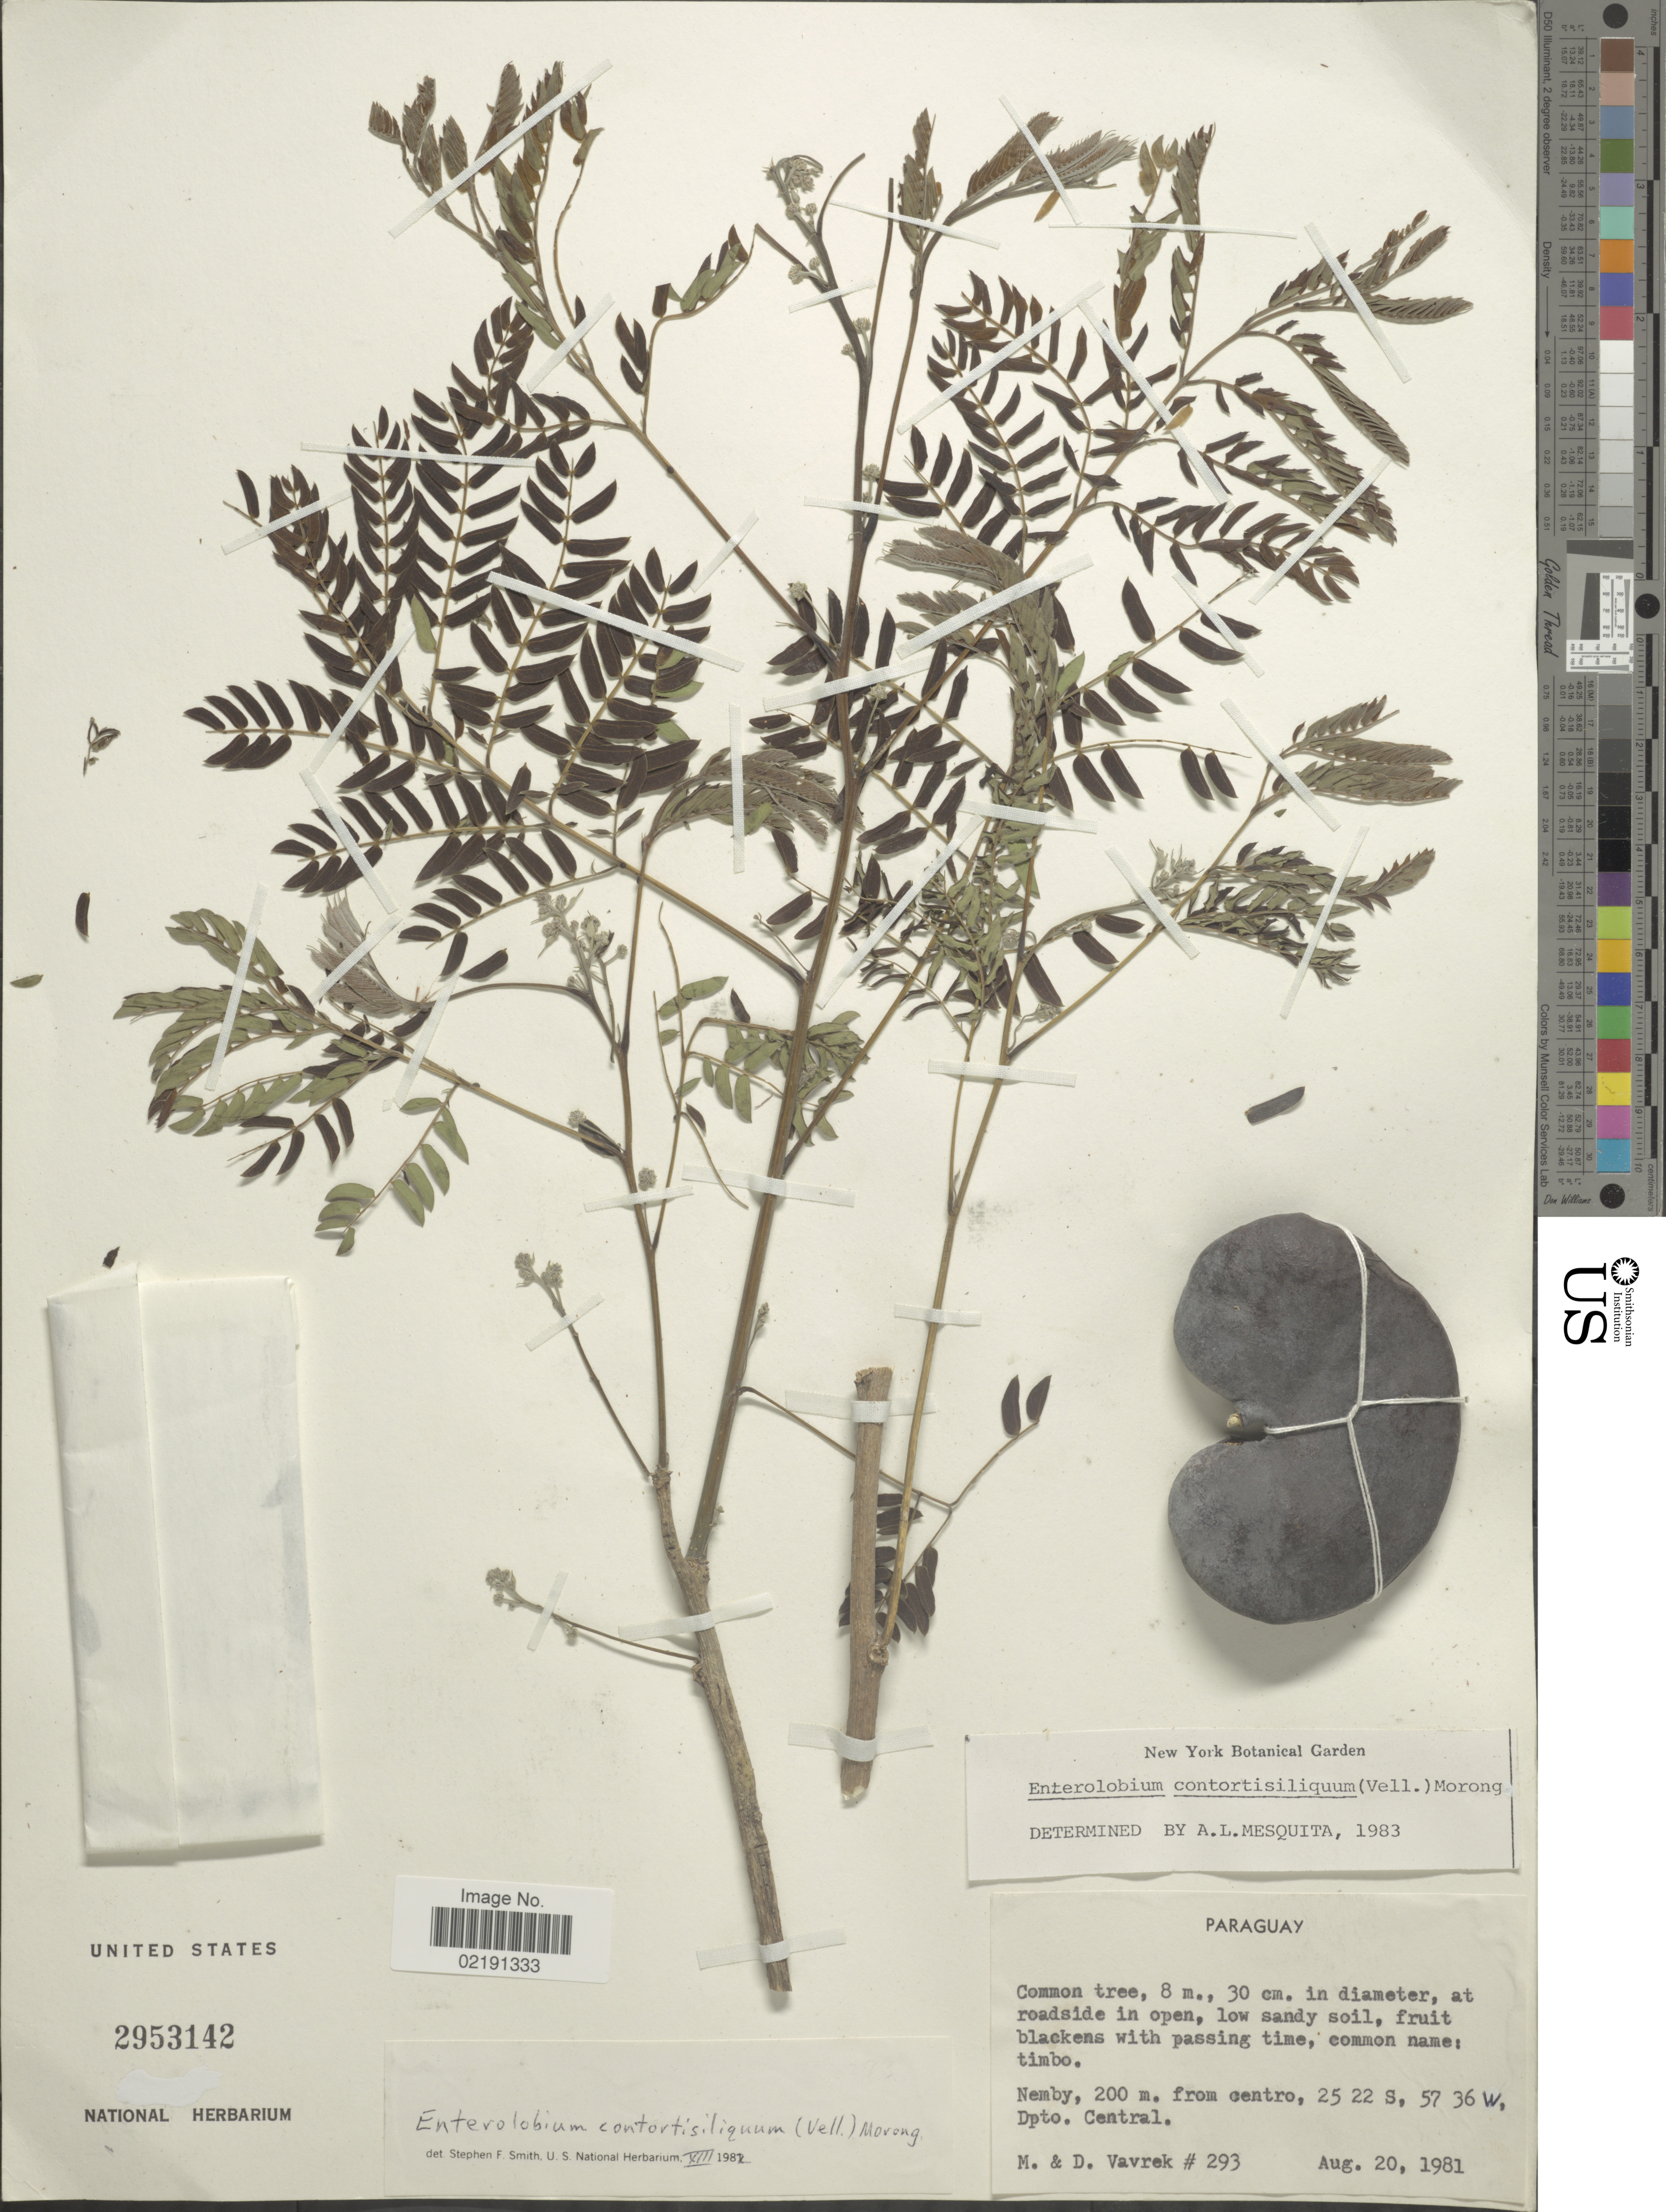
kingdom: Plantae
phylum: Tracheophyta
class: Magnoliopsida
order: Fabales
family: Fabaceae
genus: Enterolobium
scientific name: Enterolobium contortisiliquum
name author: (Vell.) Morong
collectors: M. Vavrek & D. Vavrek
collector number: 293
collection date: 1981-08-20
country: Paraguay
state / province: Central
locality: Nemby, 200 m. from centro, Dpto. Central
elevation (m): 200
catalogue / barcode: US 2953142